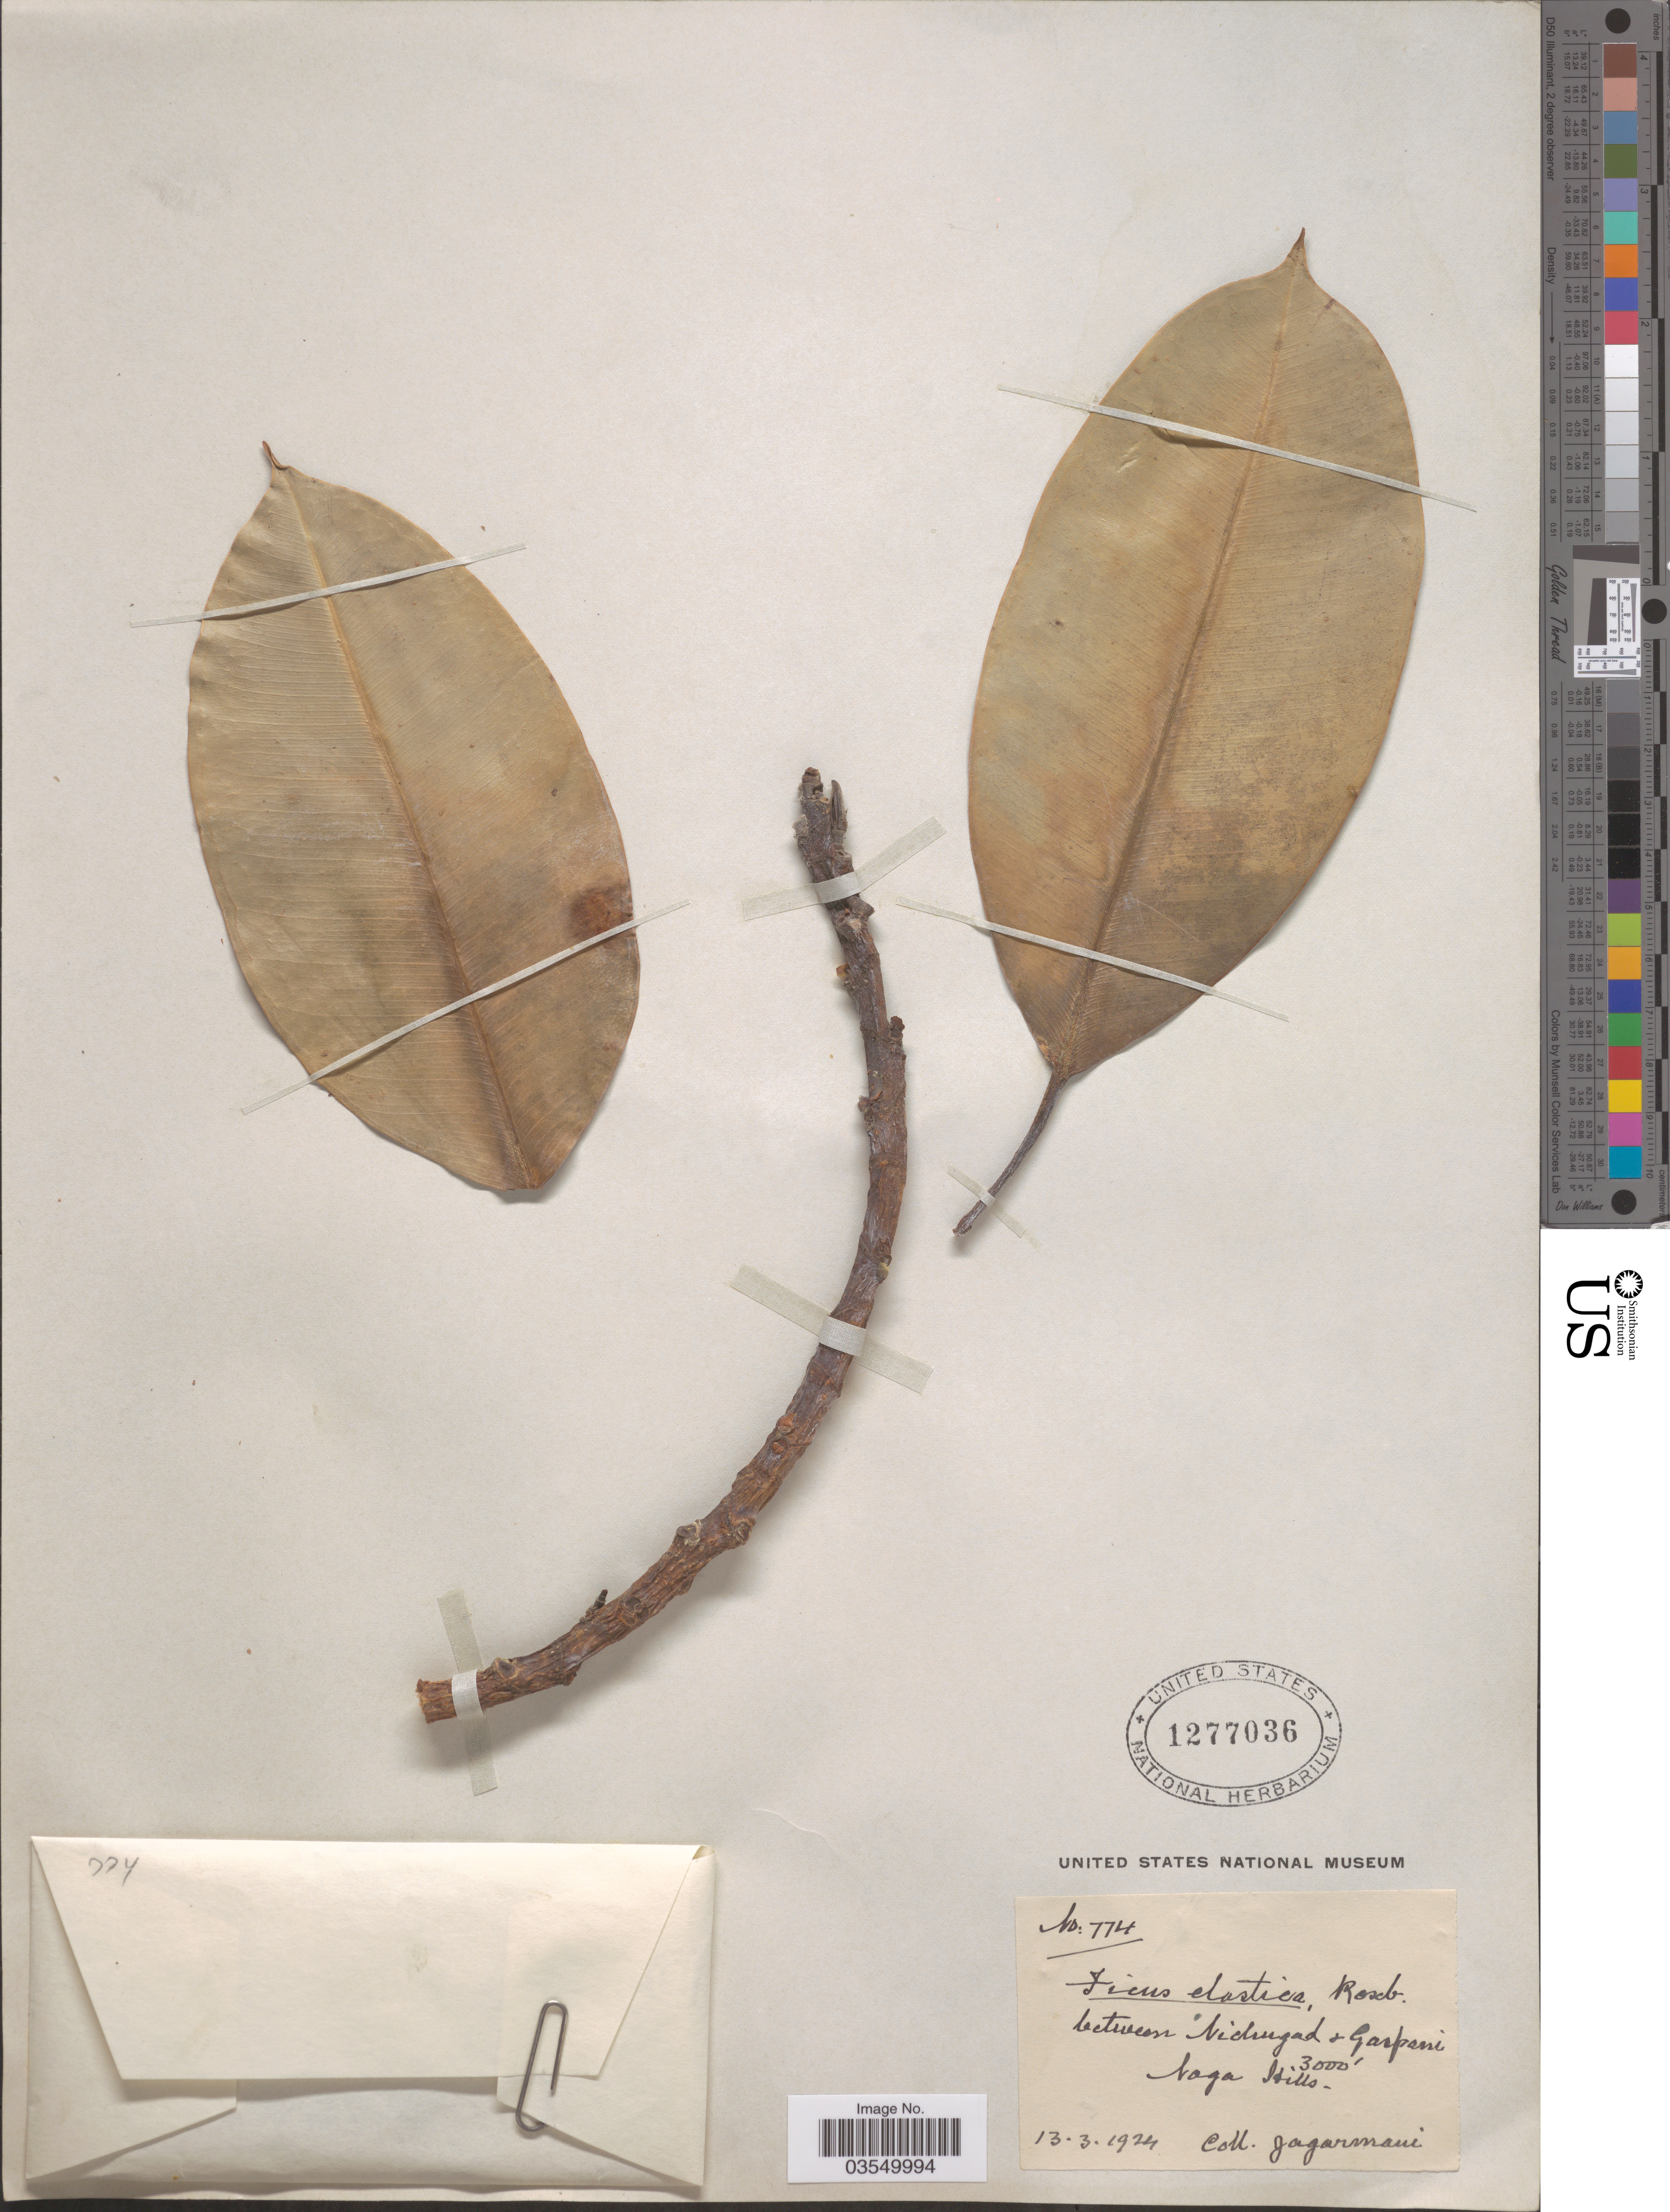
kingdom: Plantae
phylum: Tracheophyta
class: Magnoliopsida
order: Rosales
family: Moraceae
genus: Ficus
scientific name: Ficus elastica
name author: Roxb.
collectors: -. Jagarmani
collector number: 774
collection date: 1924-03-13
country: India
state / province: Nagaland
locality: Between Nichugad & Garpani Naga Hills.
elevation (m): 914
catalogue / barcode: US 1277036